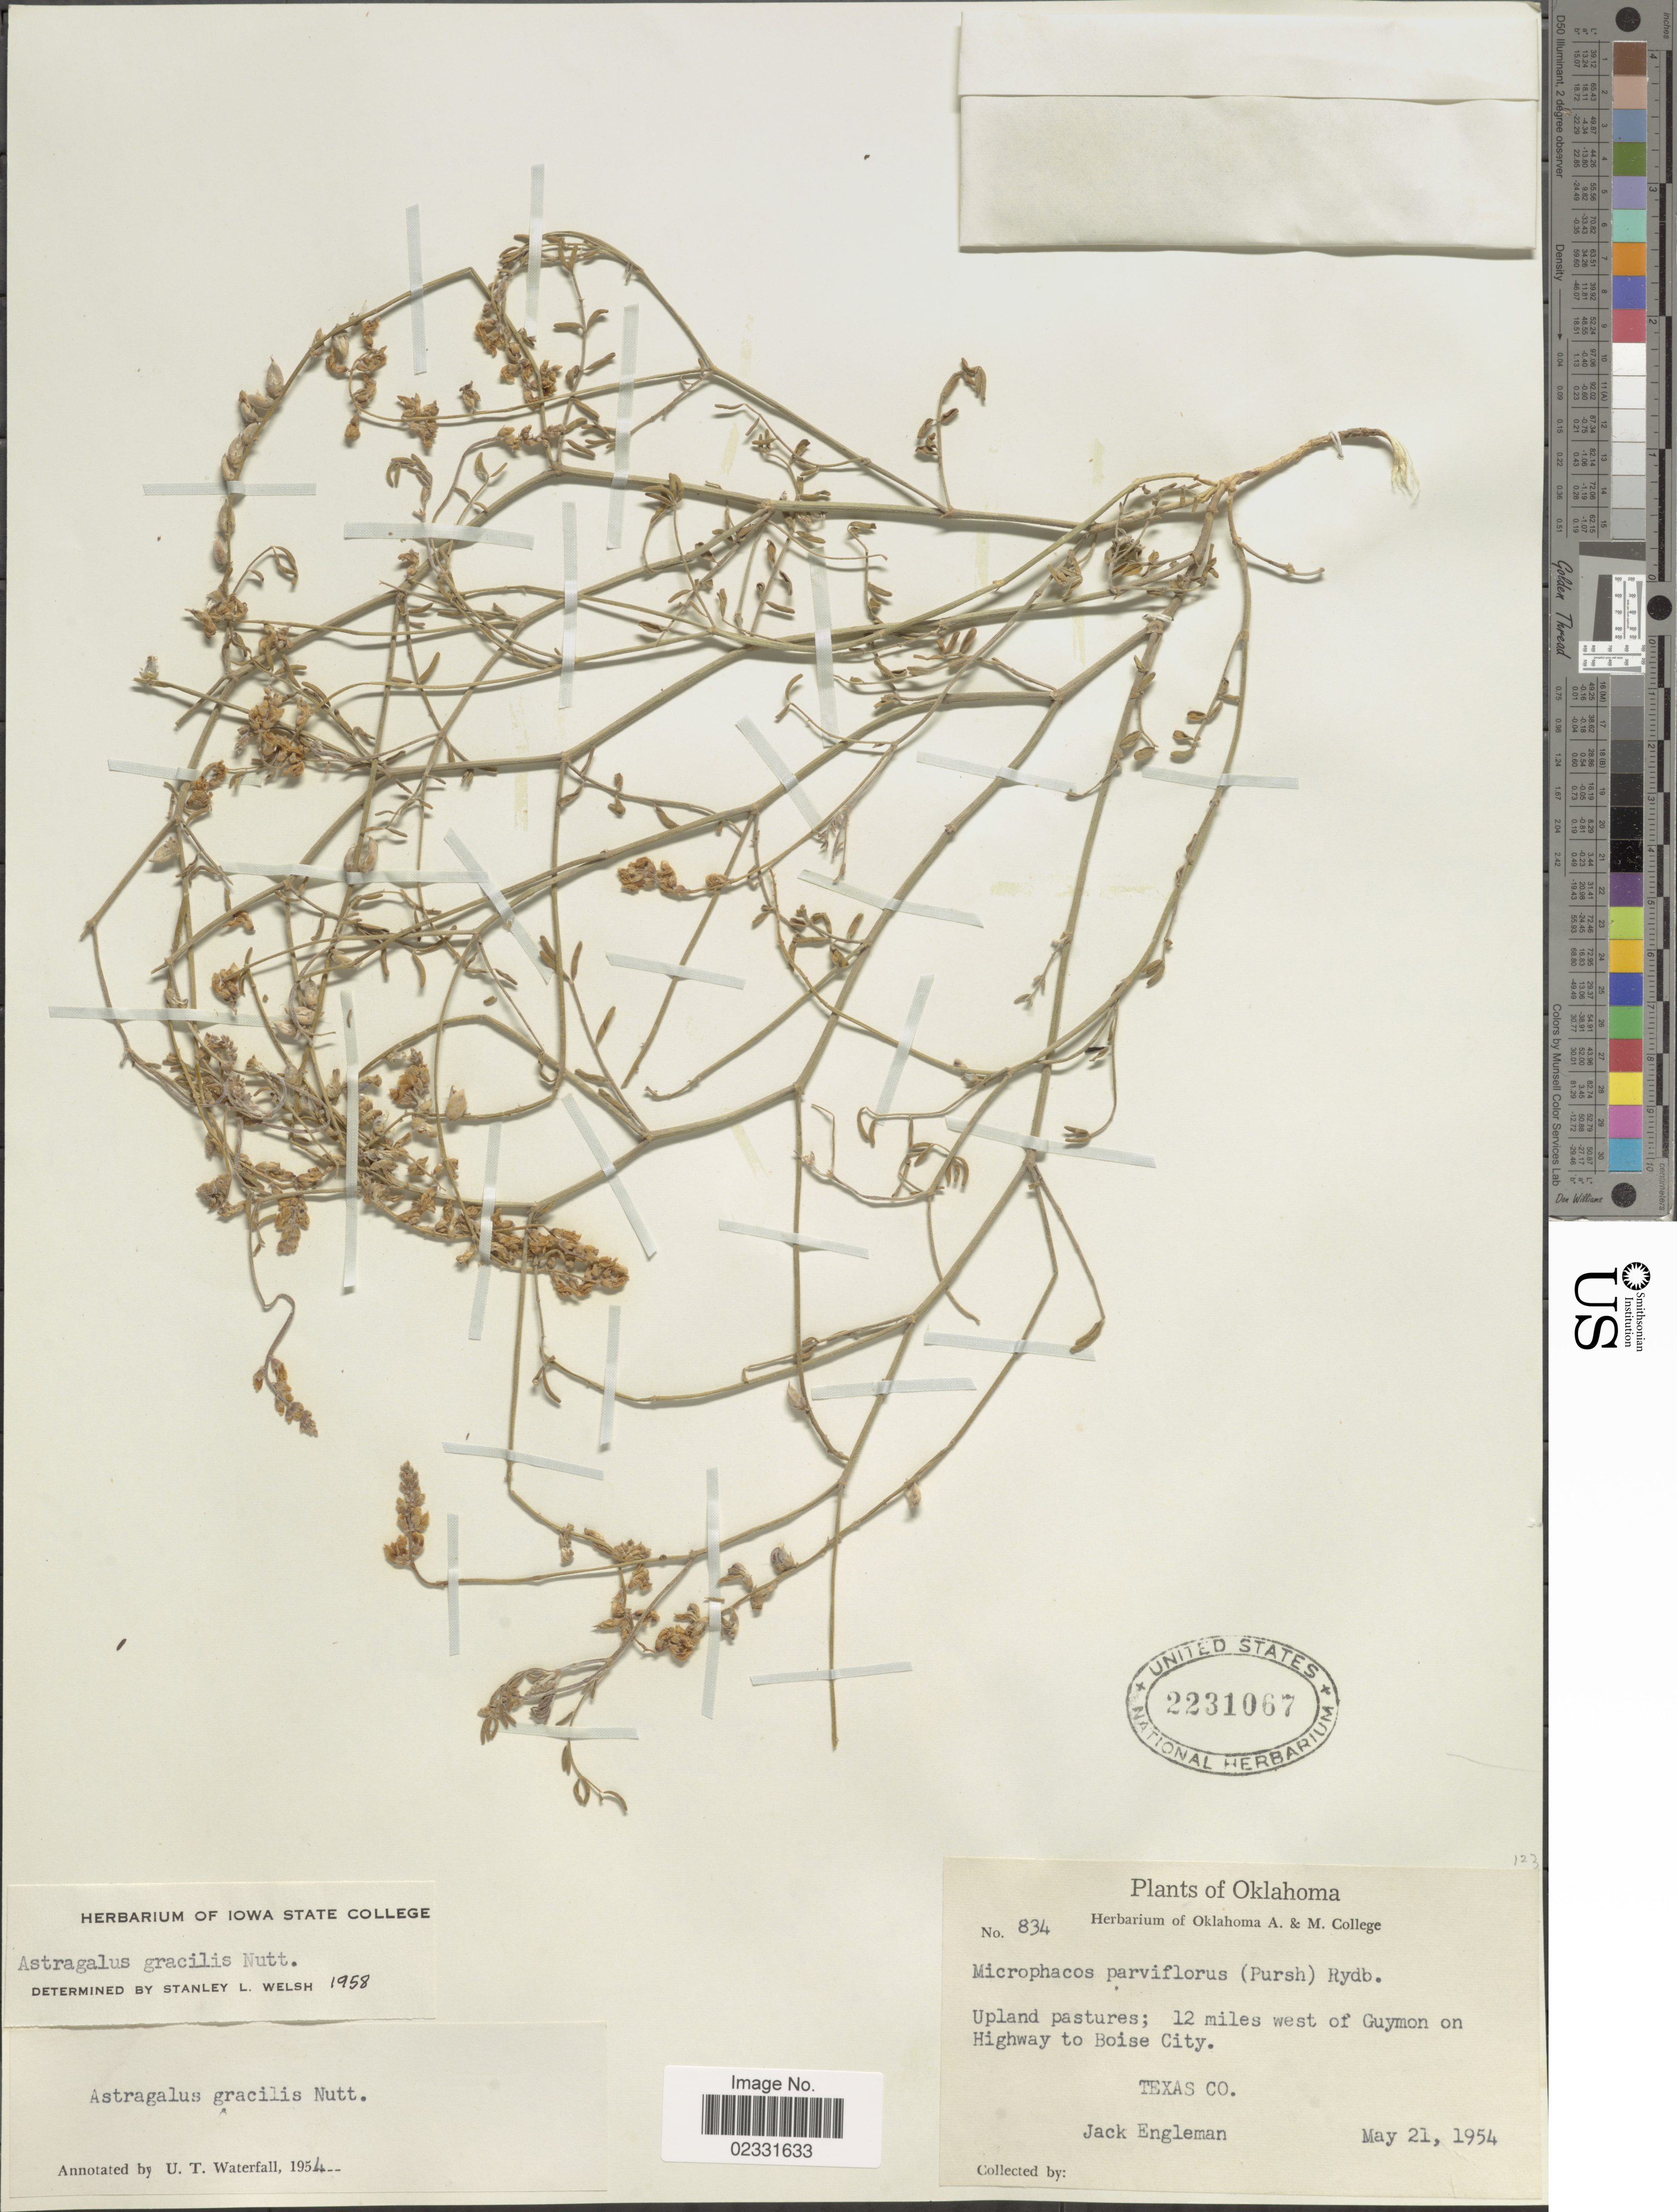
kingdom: Plantae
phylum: Tracheophyta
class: Magnoliopsida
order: Fabales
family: Fabaceae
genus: Astragalus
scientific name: Astragalus gracilis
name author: Nutt.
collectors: J. Engleman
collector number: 834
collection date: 1954-05-21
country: United States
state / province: Oklahoma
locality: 12 miles west of Guymon on Highway to Boise City, Texas Co.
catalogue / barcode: US 2231067